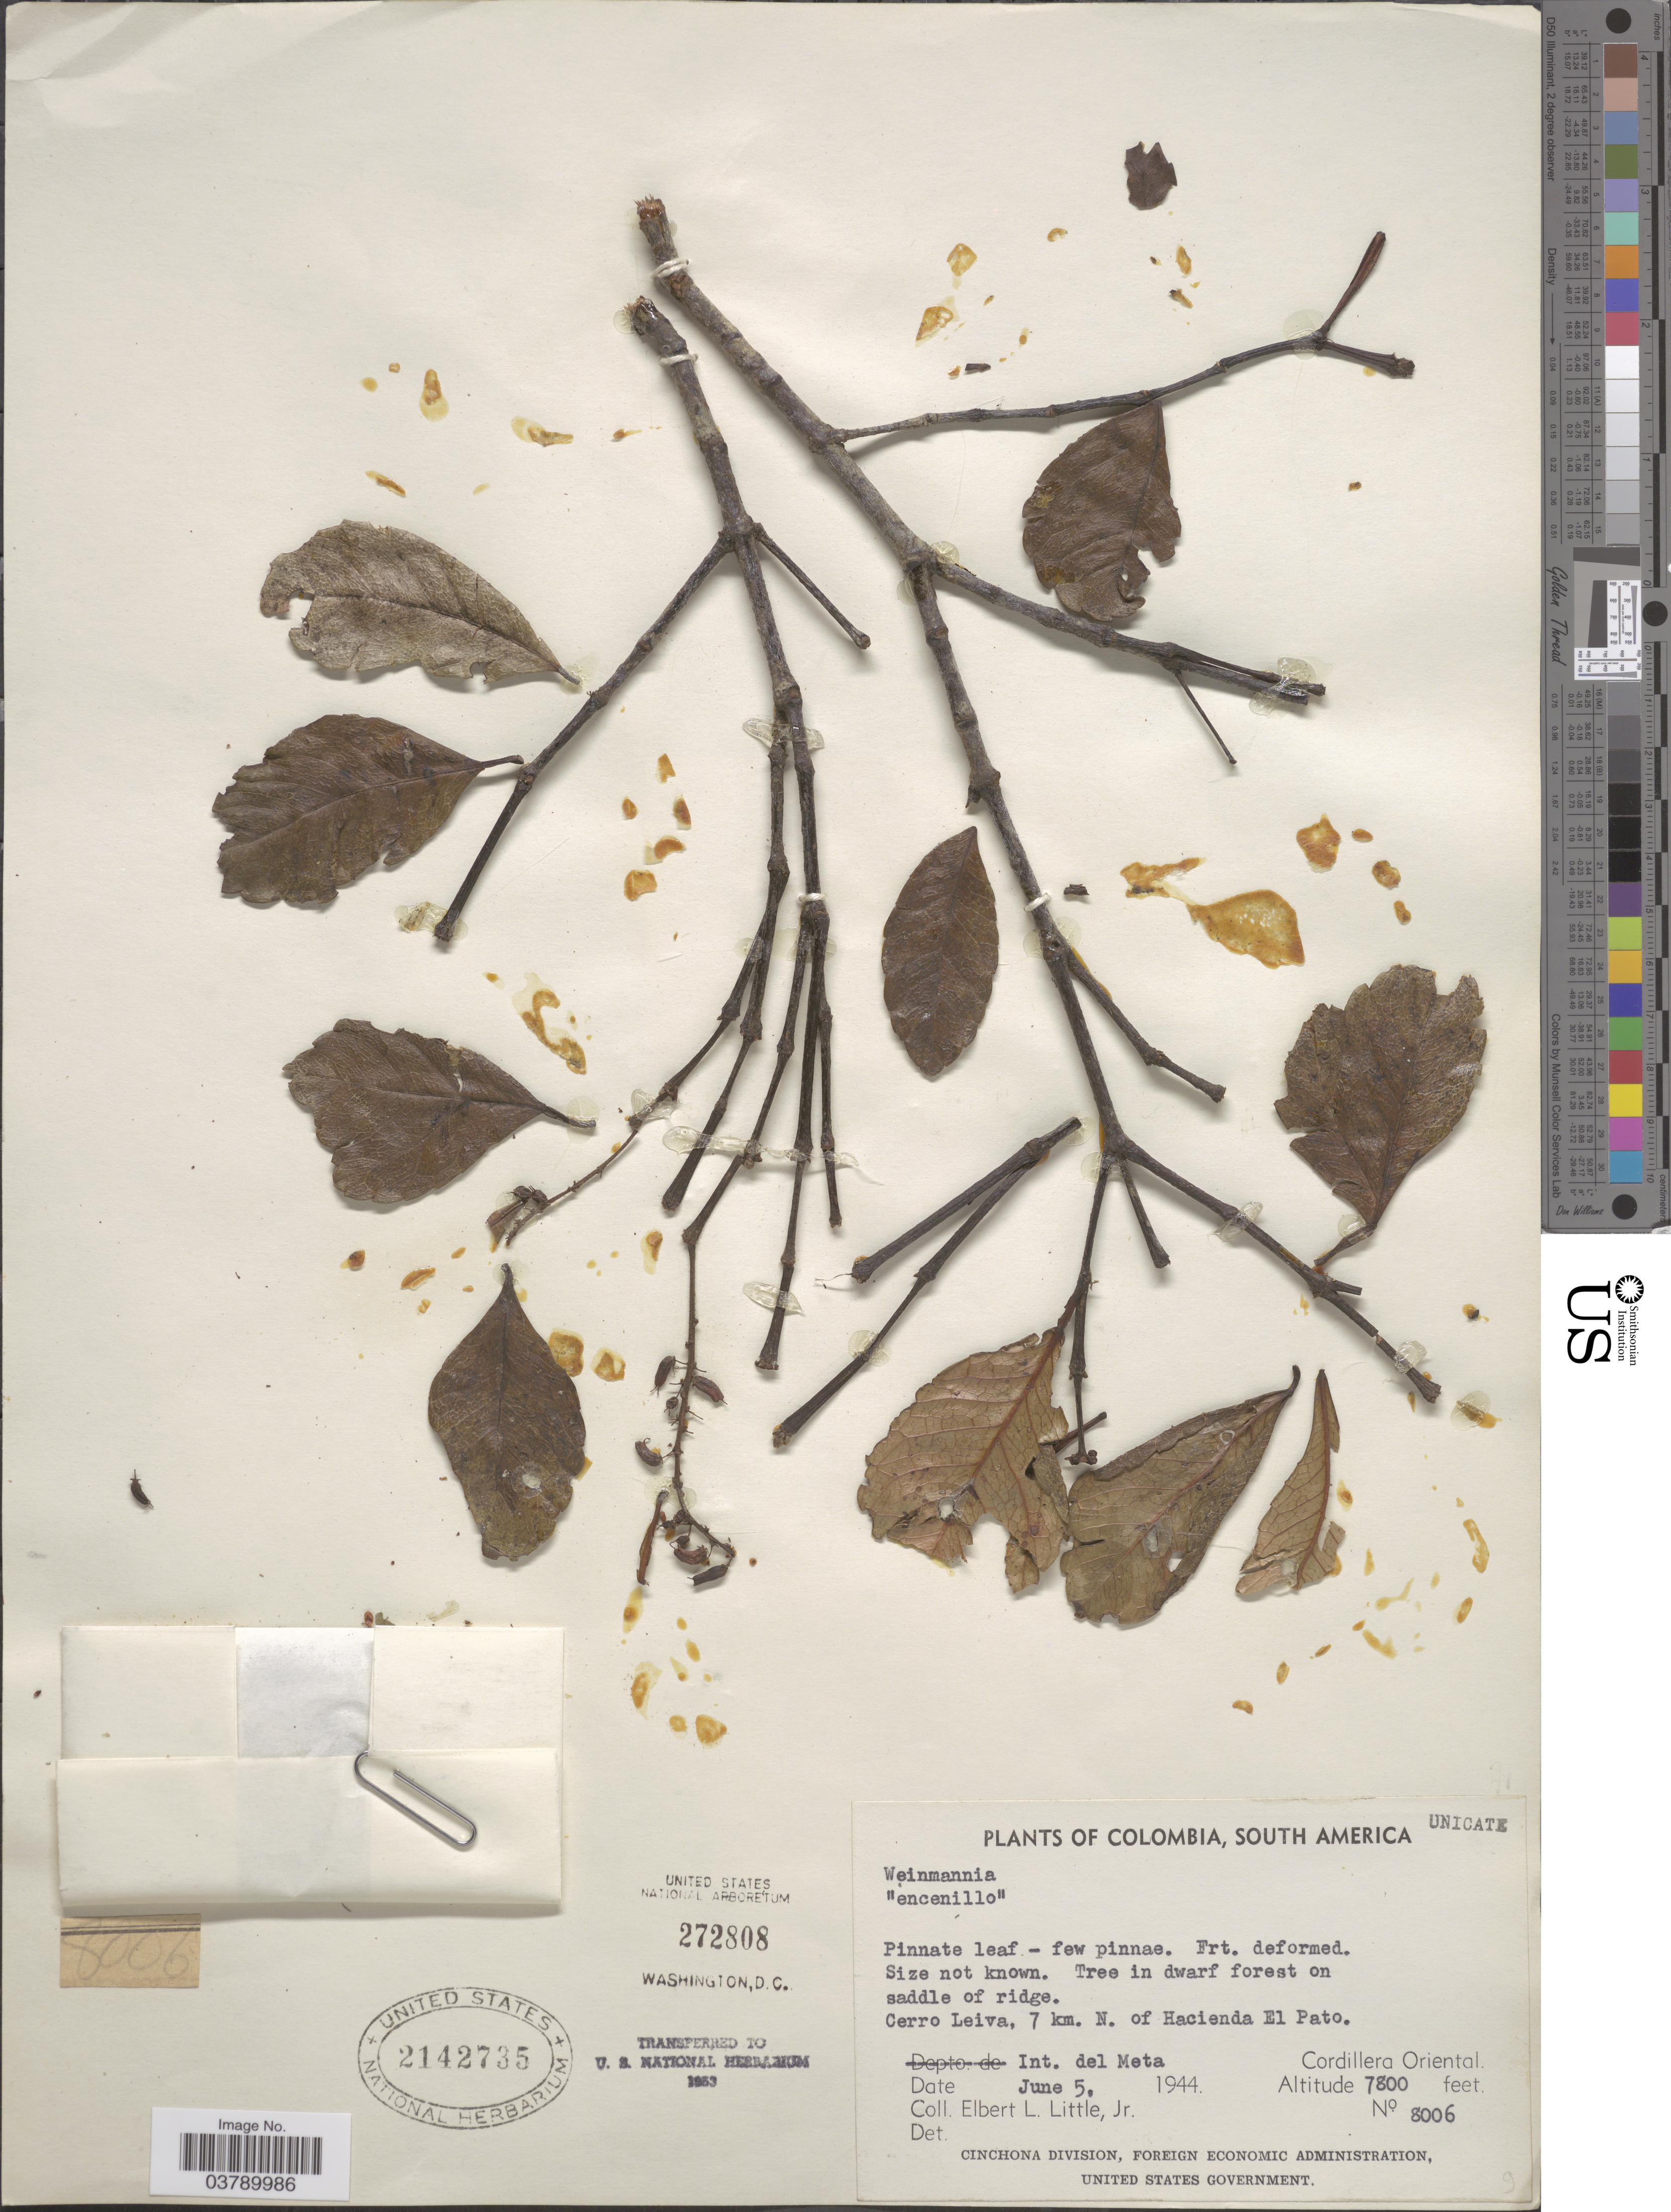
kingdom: Plantae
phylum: Tracheophyta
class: Magnoliopsida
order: Oxalidales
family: Cunoniaceae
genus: Weinmannia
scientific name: Weinmannia sp.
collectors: E. L. Little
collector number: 8006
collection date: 1944-06-05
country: Colombia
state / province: Meta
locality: Cerro Leiva, 7 km. N of Hacienda El Pato. Int. del Meta. Cordillera Oriental.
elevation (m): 2377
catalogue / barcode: US 2142735